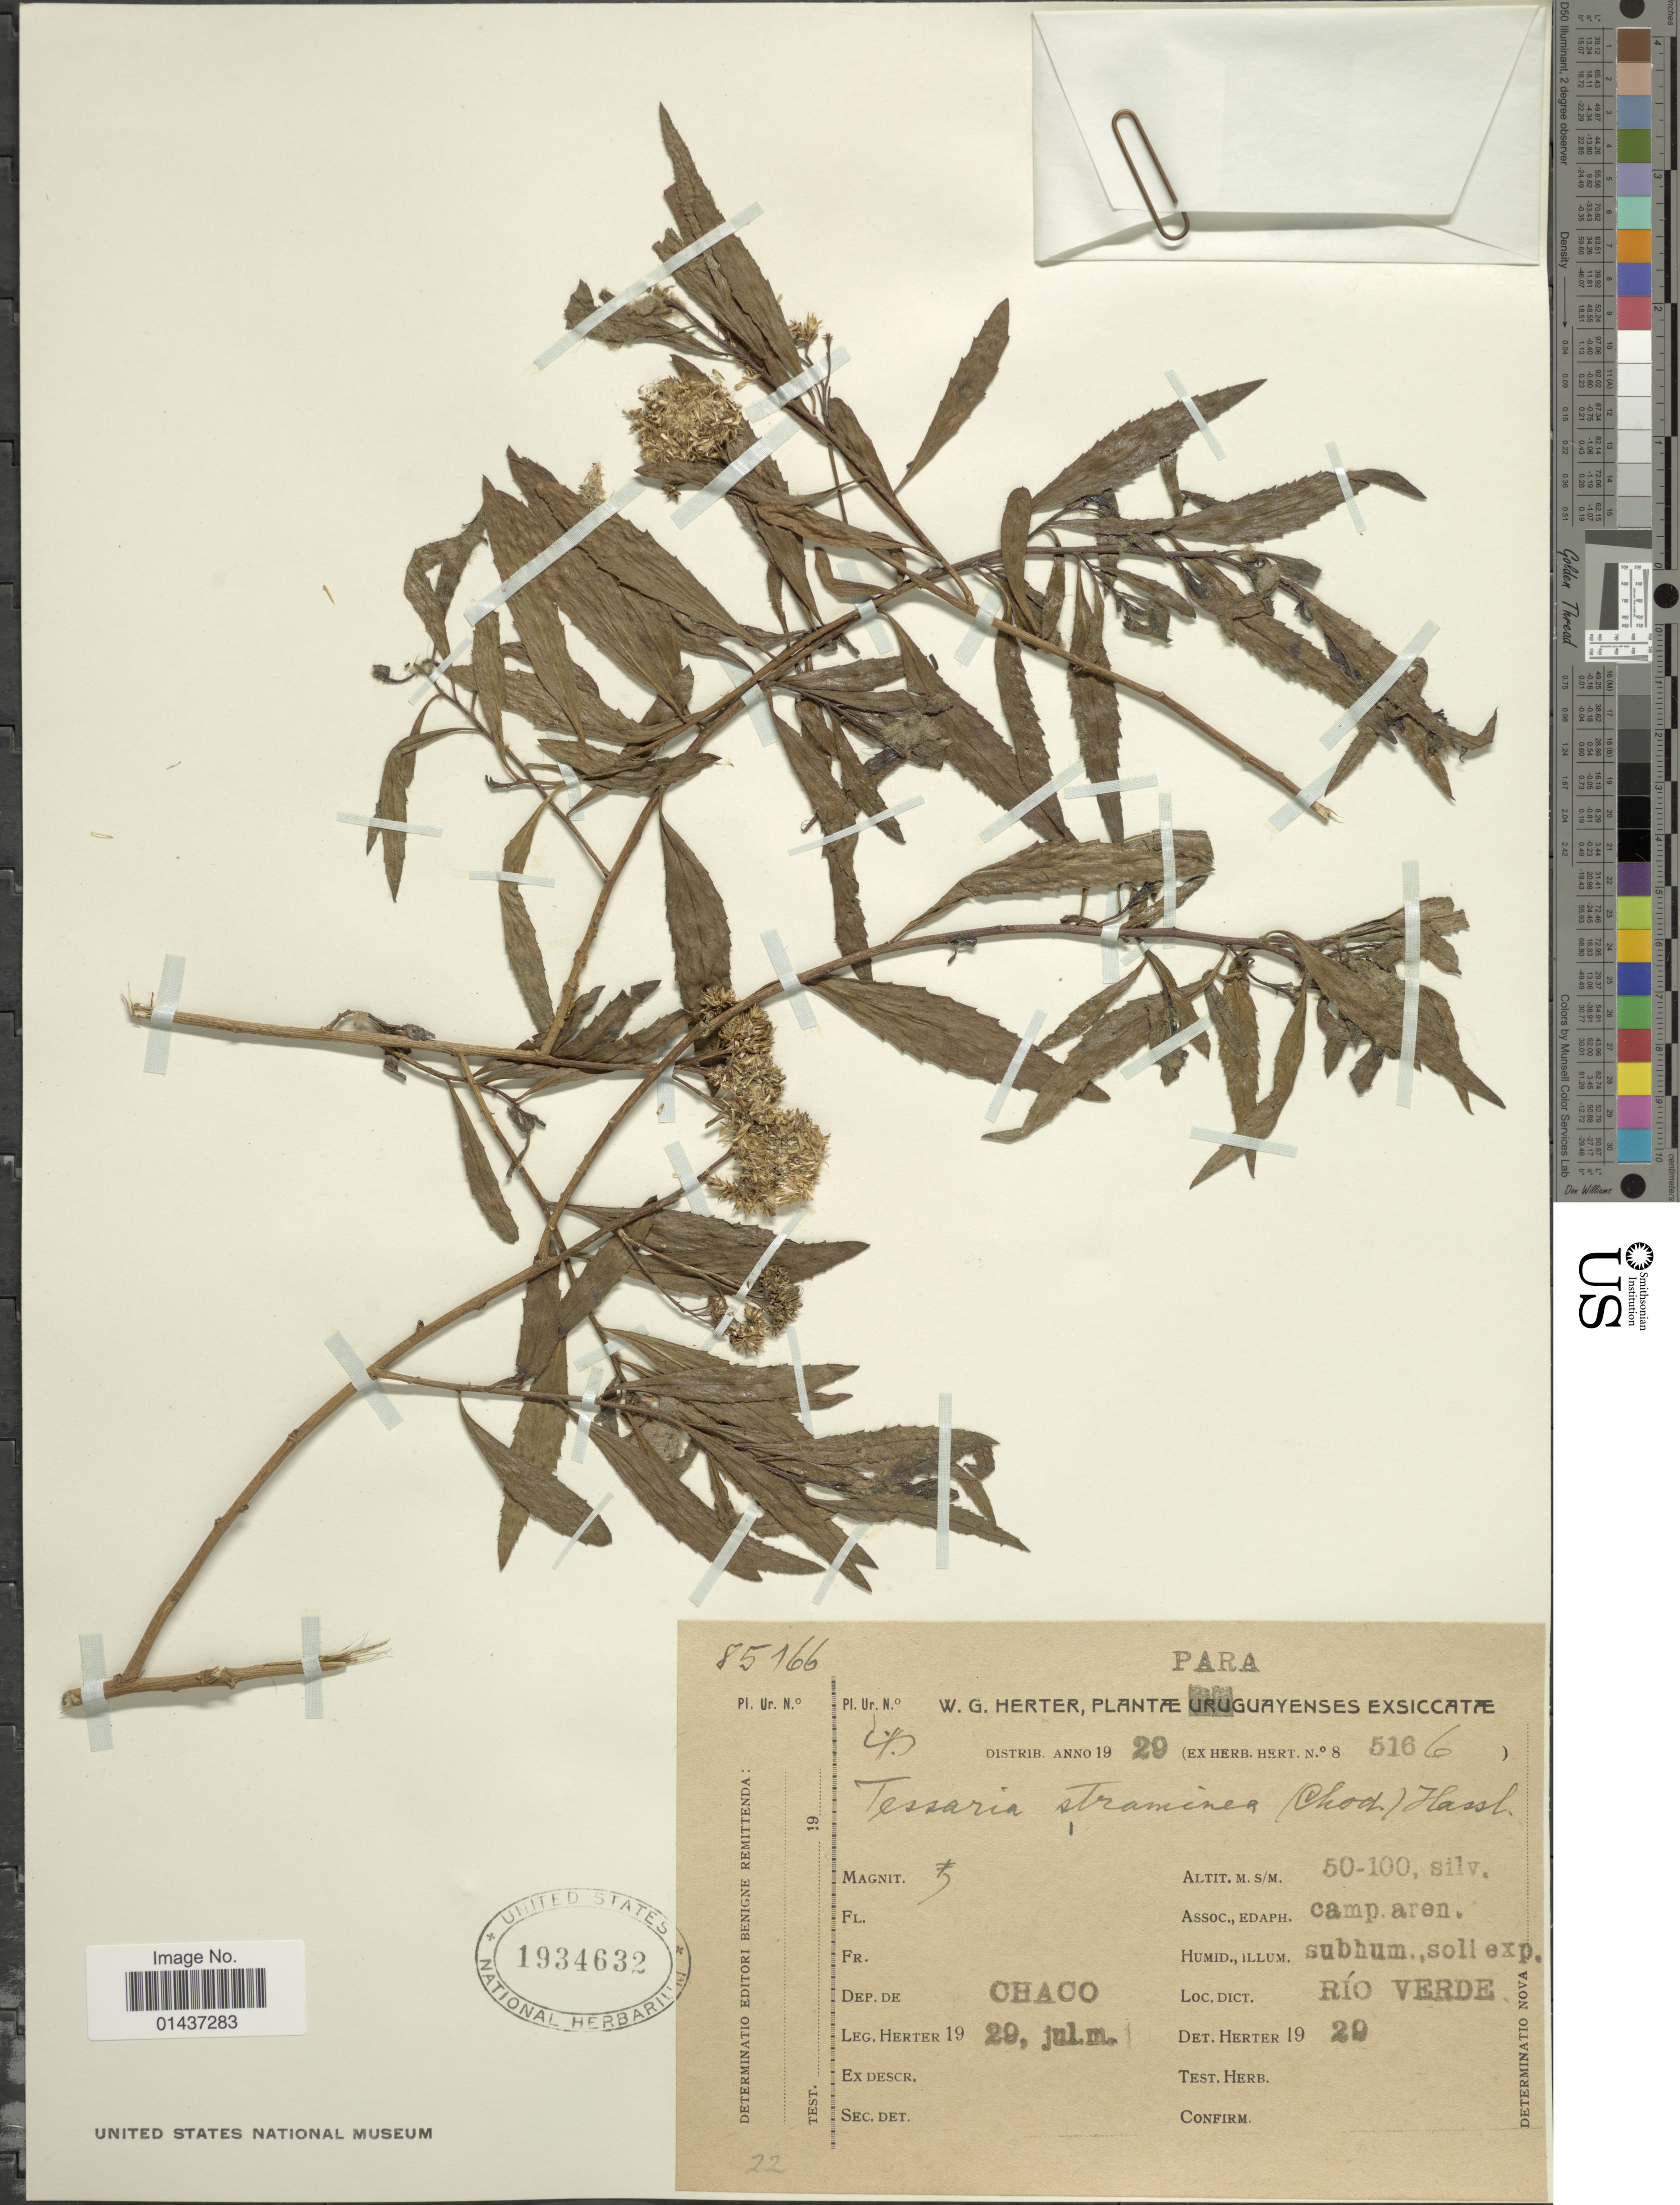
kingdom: Plantae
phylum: Tracheophyta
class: Magnoliopsida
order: Asterales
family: Asteraceae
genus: Tessaria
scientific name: Tessaria dodoneifolia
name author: (Hook. & Arn.) Cabrera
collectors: W. G. Herter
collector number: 85166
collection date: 1929-07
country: Argentina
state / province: Chaco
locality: Dep de Chaco, Río Verde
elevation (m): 50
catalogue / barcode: US 1934632